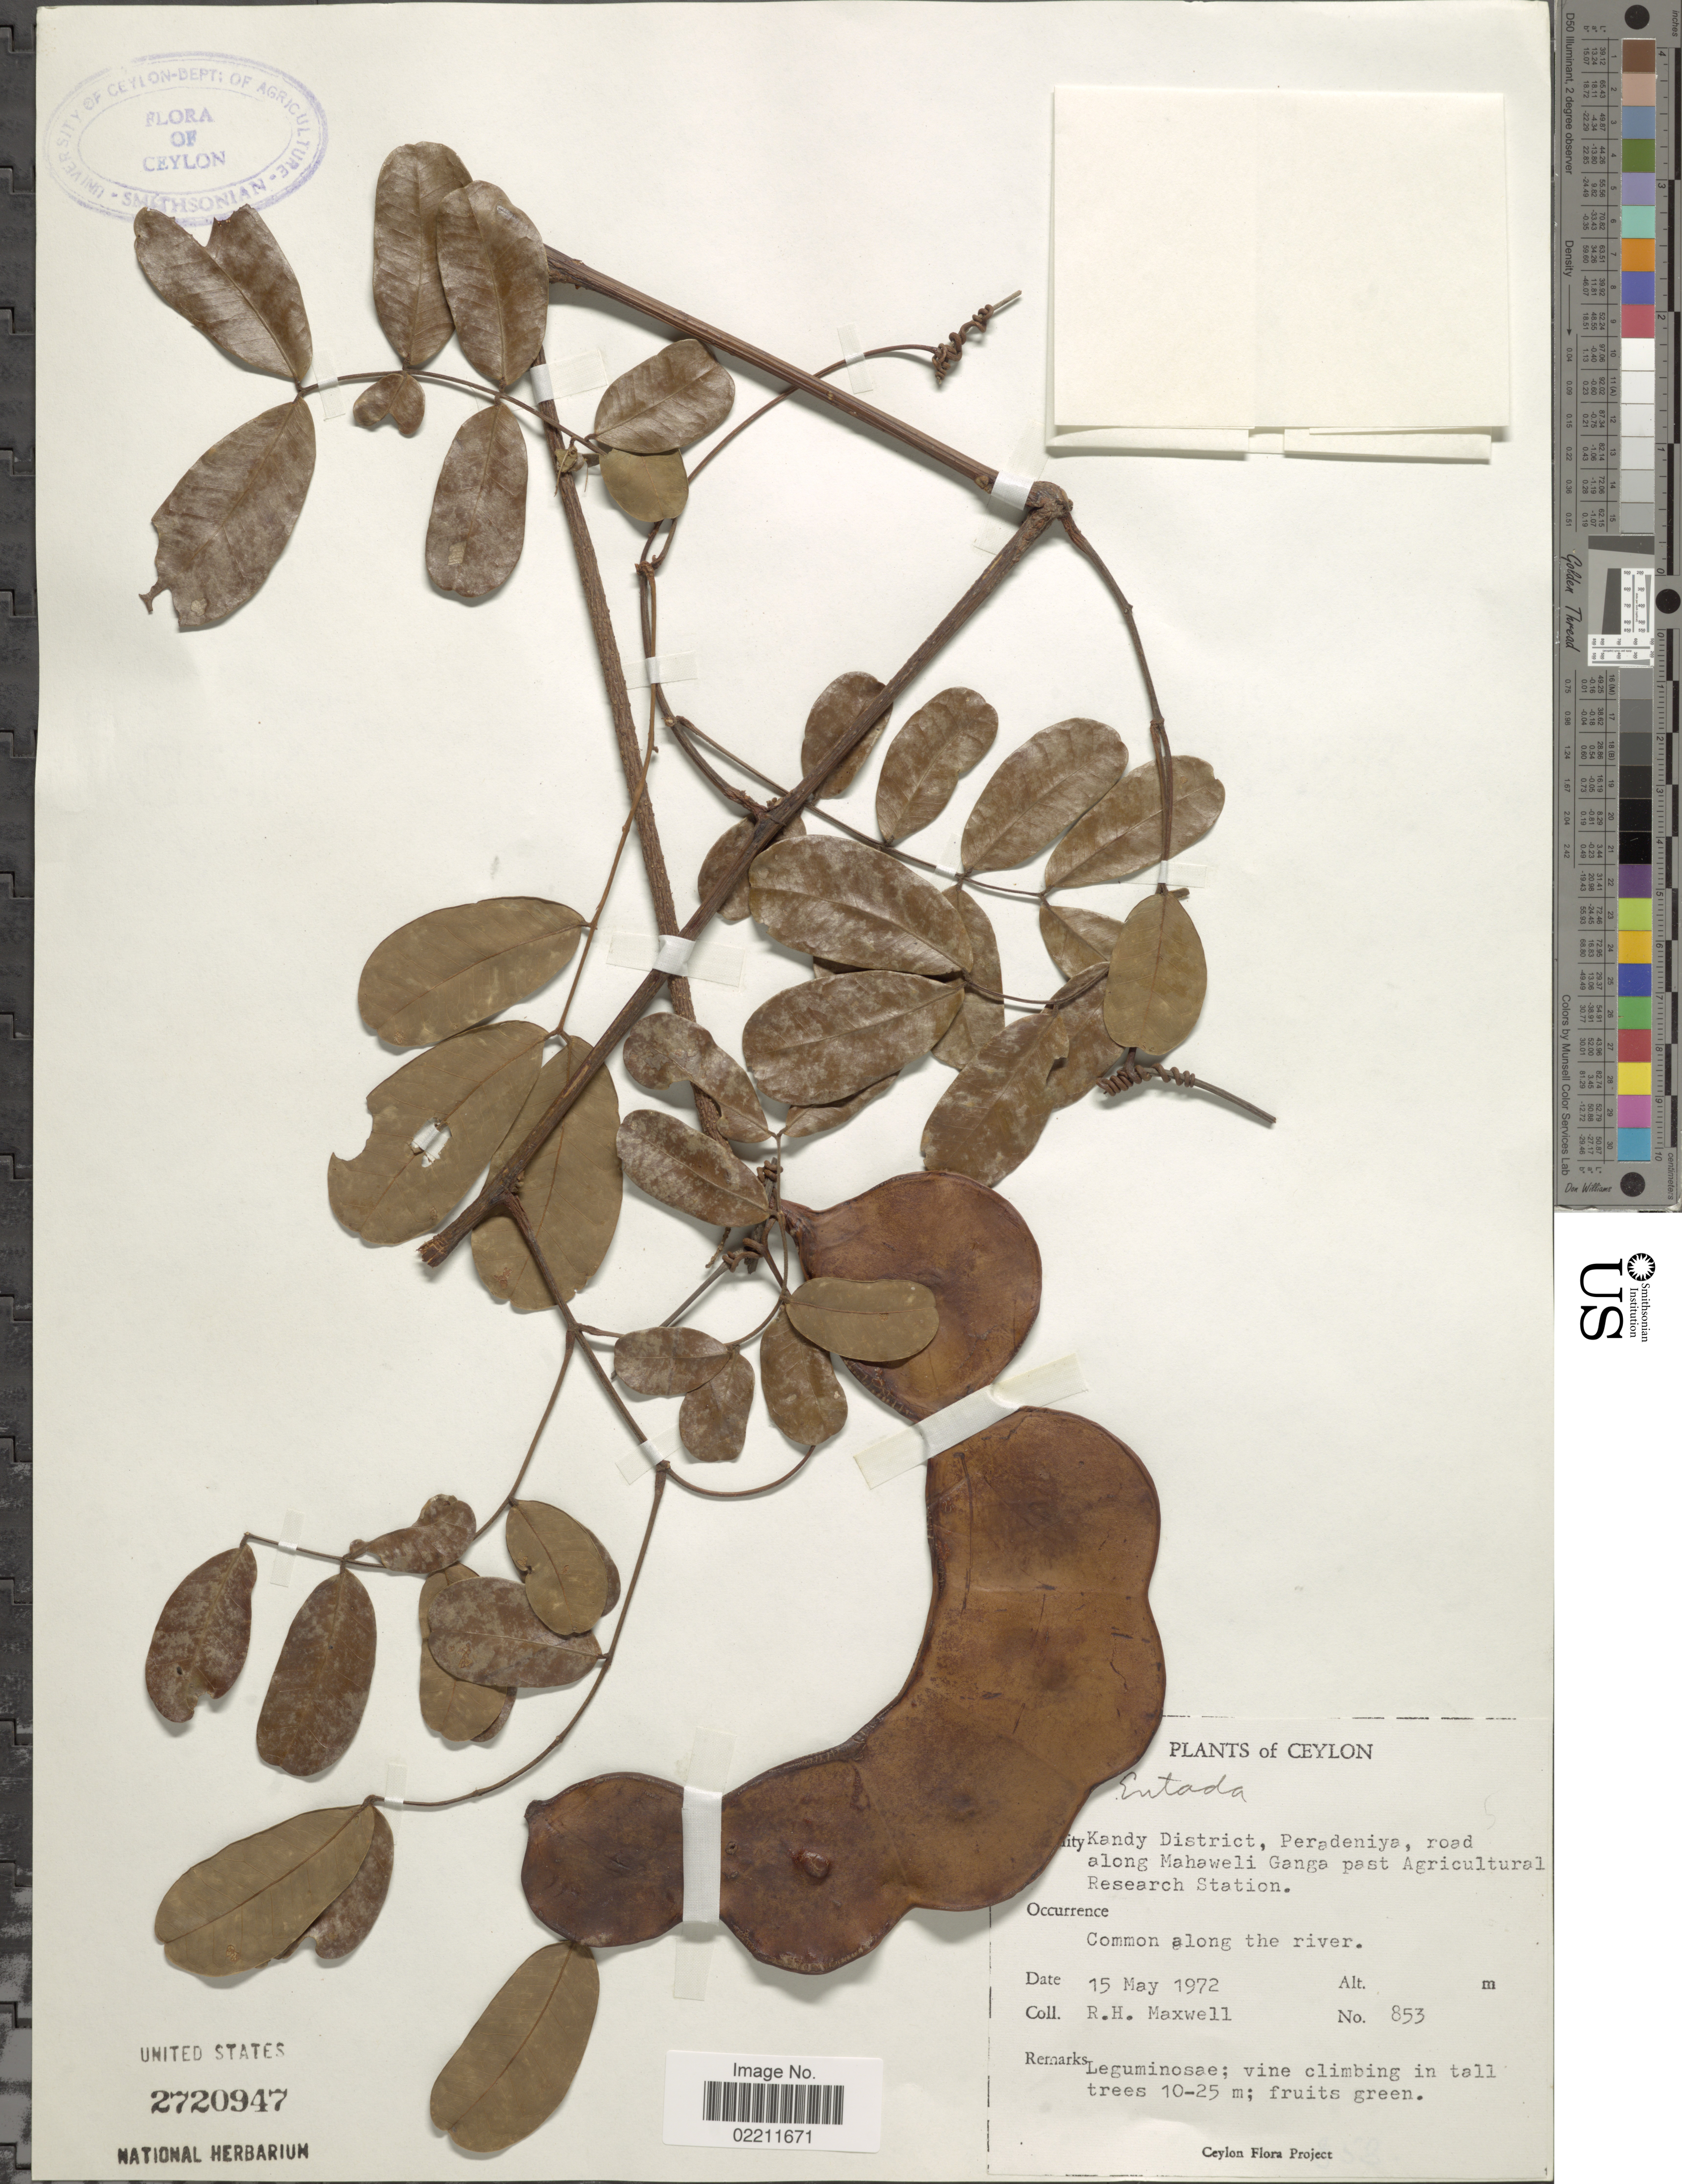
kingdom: Plantae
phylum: Tracheophyta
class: Magnoliopsida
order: Fabales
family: Fabaceae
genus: Entada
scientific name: Entada rheedei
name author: Spreng.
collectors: R. Maxwell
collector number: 853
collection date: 1972-05-15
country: Sri Lanka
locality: Ceylon, Kandy District, Peradeniya, road along Mahaweli Ganga past Agricultural Research Station.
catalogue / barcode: US 2720947